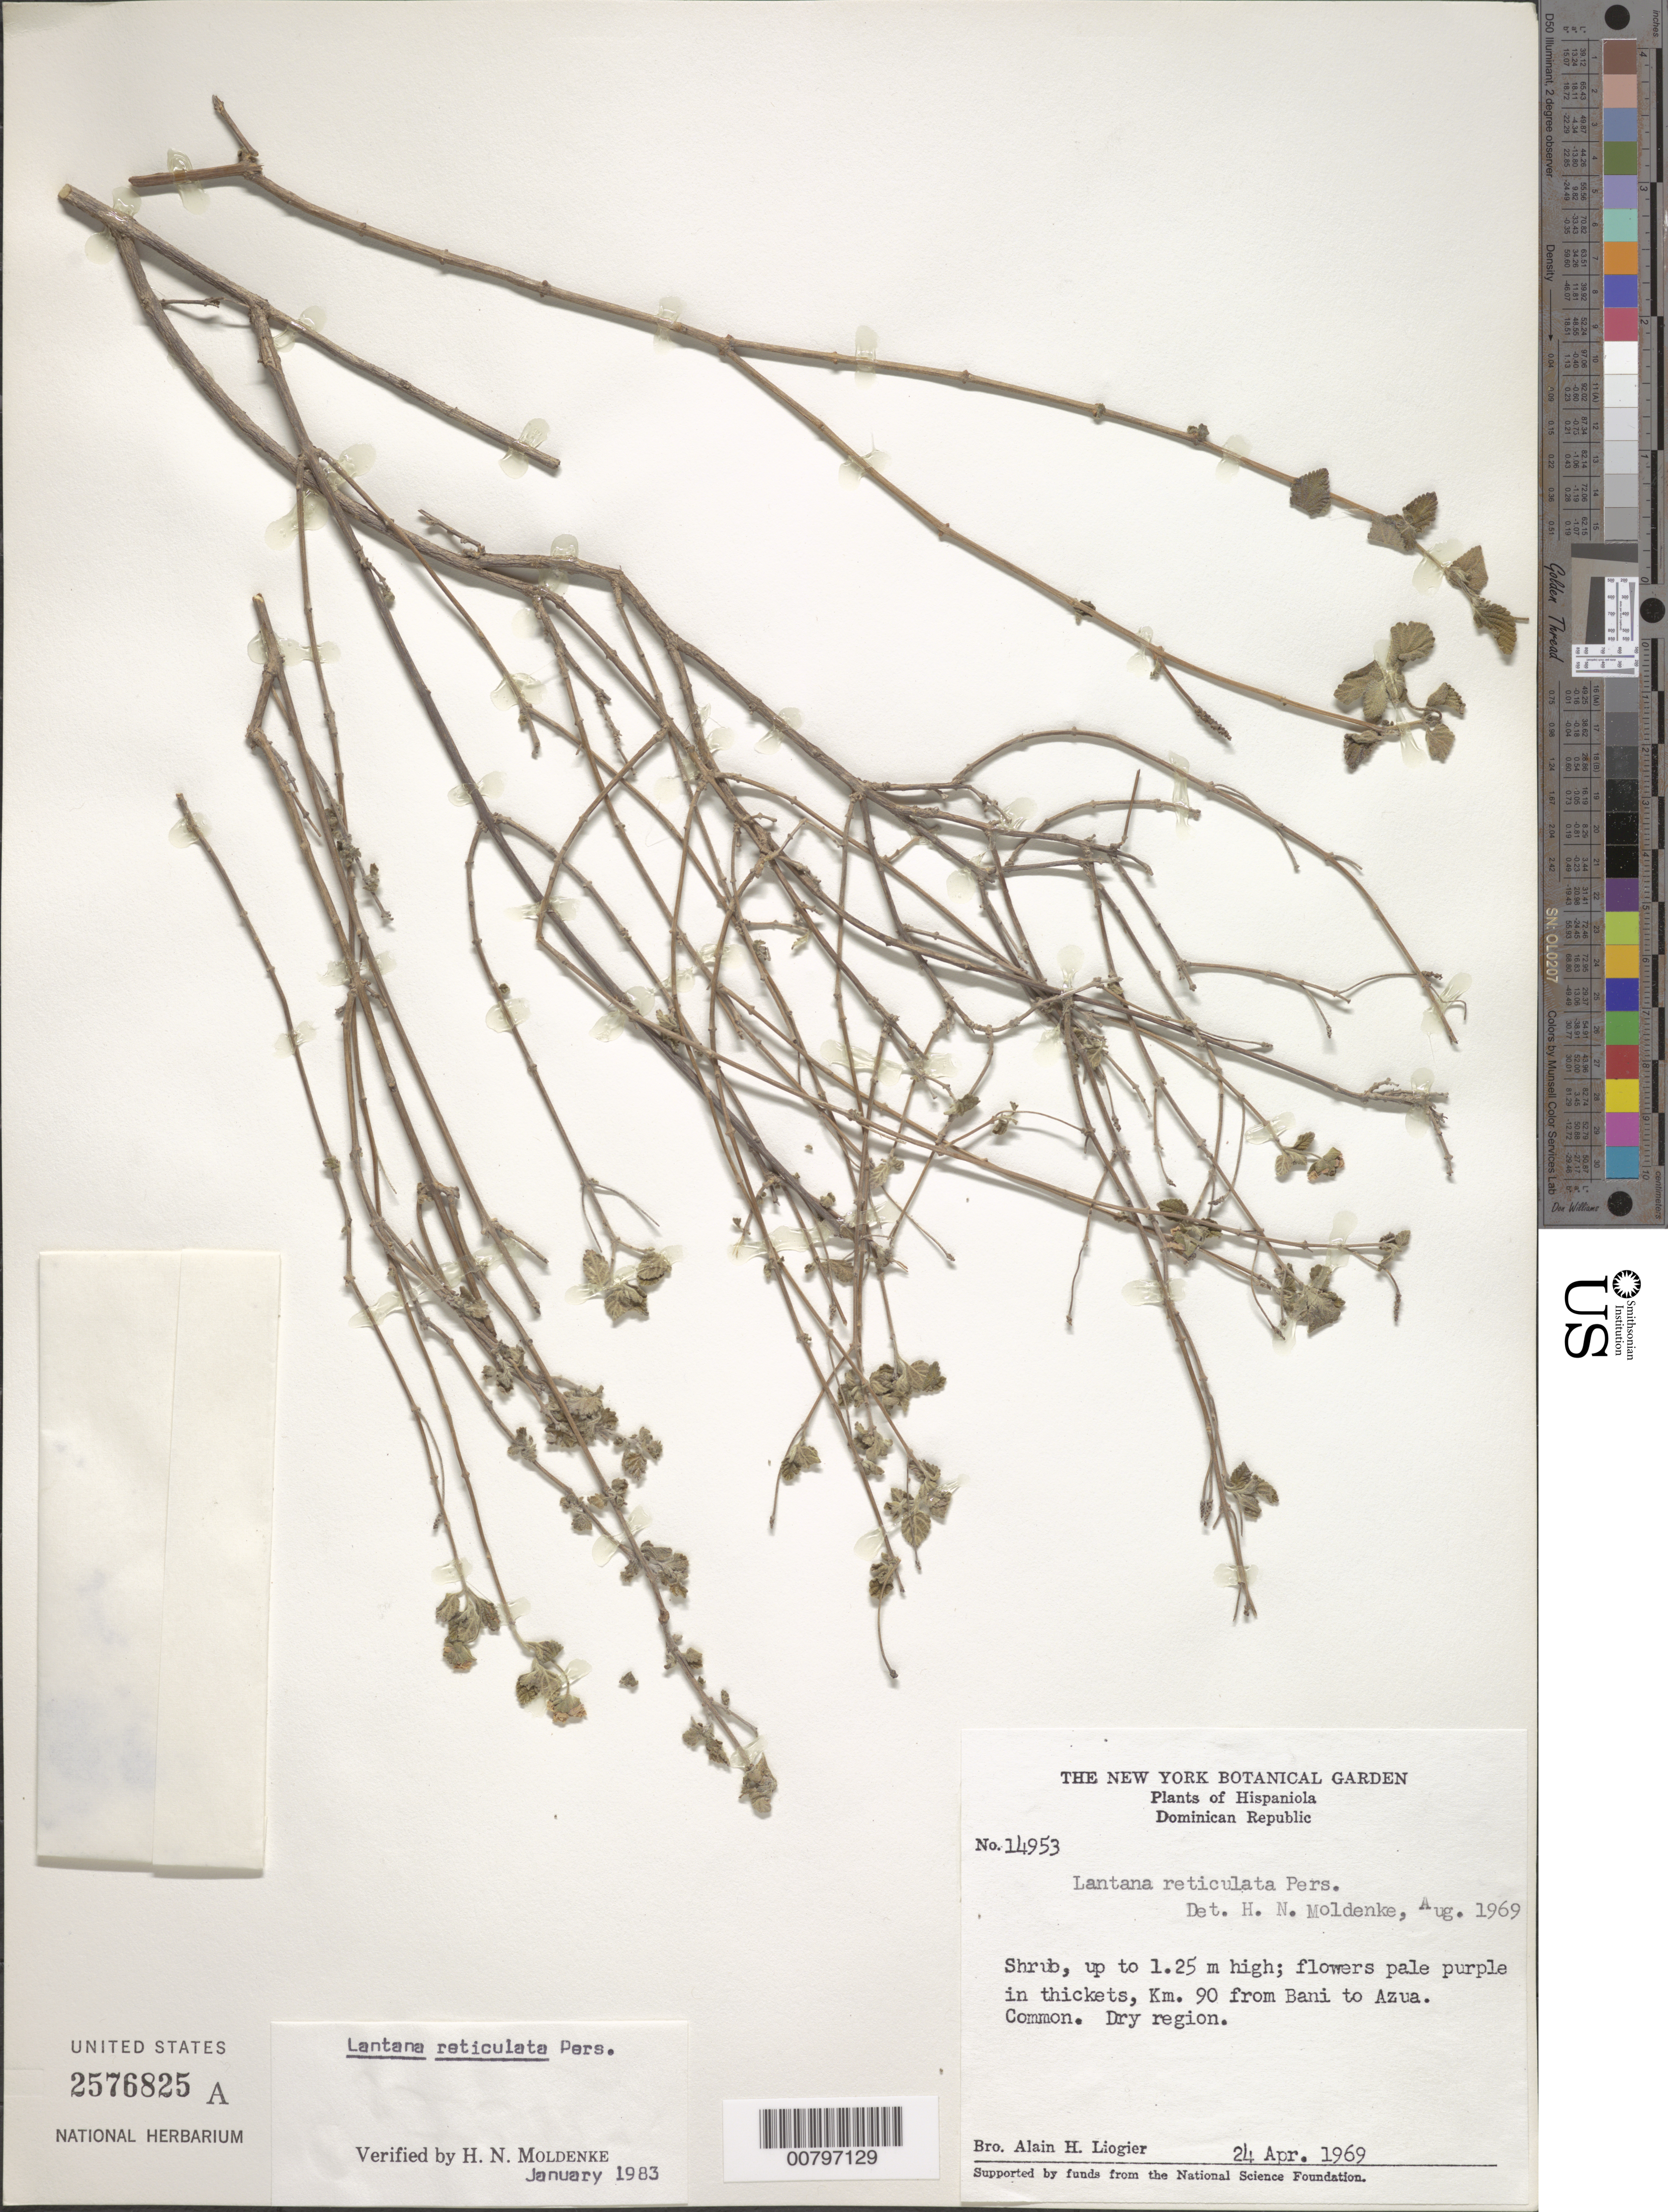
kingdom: Plantae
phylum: Tracheophyta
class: Magnoliopsida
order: Lamiales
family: Verbenaceae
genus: Lantana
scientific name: Lantana reticulata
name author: Pers.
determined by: Moldenke, H. N.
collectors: A. H. Liogier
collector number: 14953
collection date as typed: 24 Apr 1969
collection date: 1969-04-24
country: Dominican Republic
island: Hispaniola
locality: Km. 90 from Bani to Azua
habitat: In thickets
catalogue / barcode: US 2576825